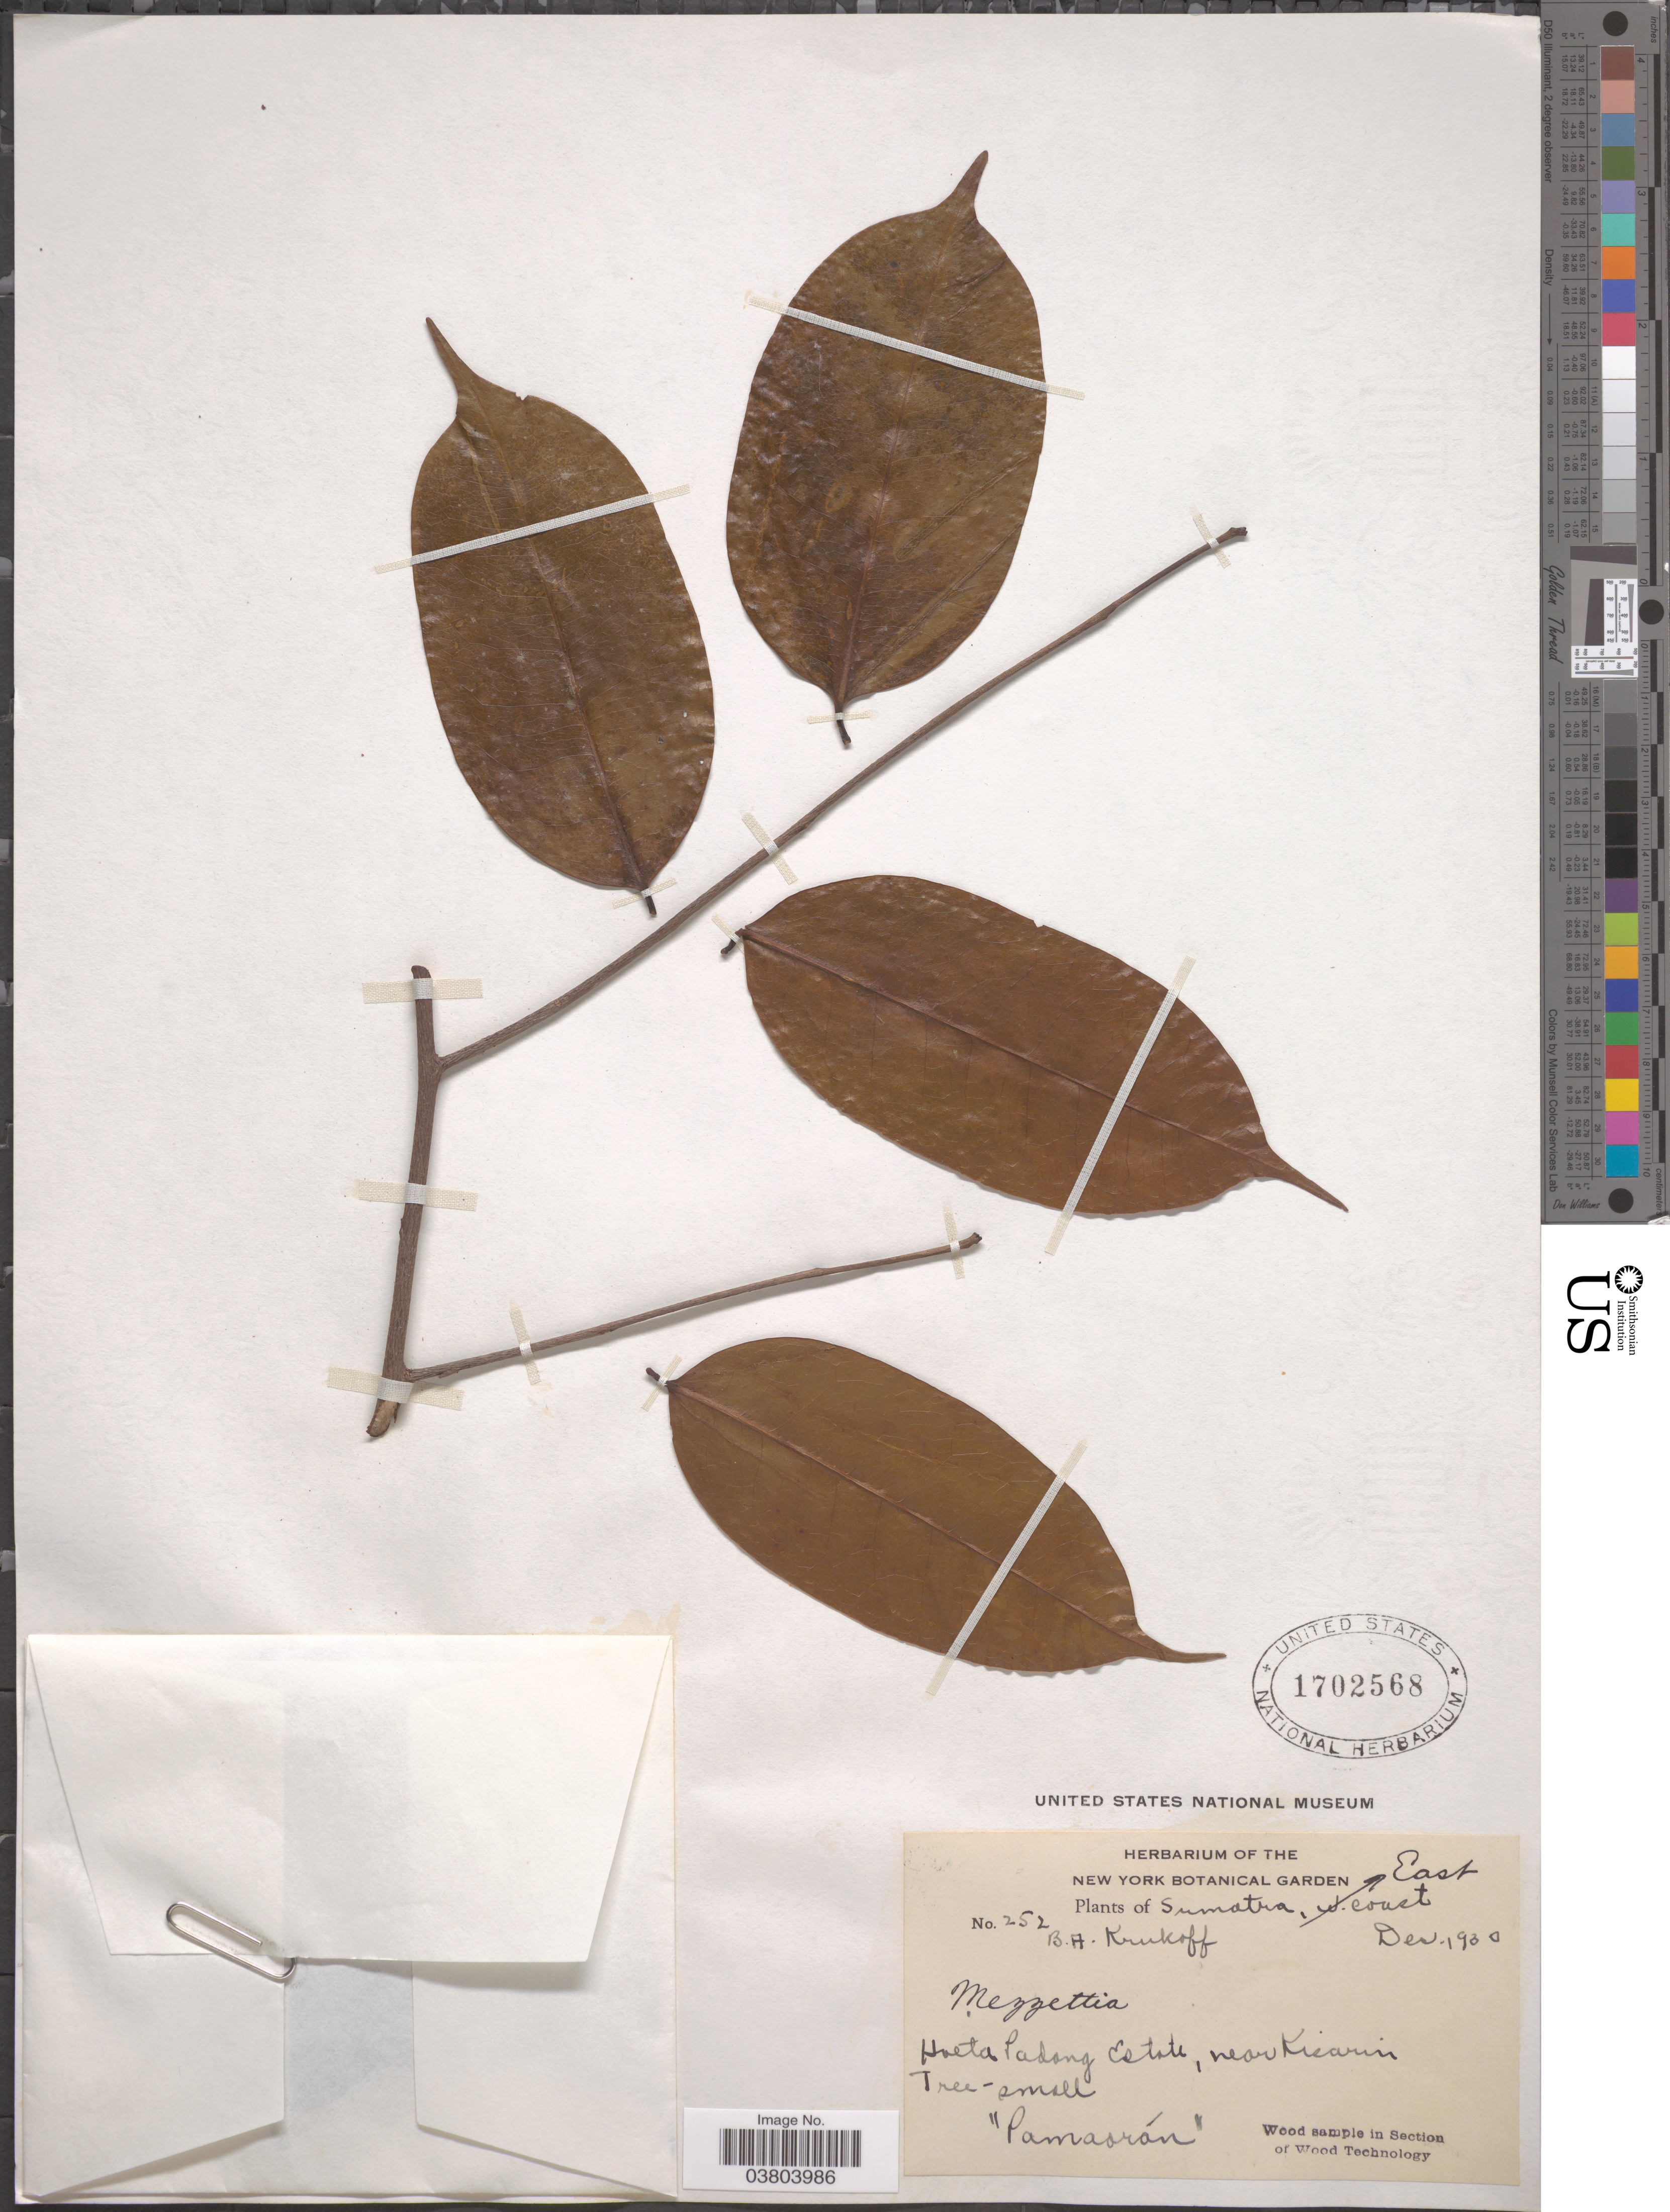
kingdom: Plantae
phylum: Tracheophyta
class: Magnoliopsida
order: Magnoliales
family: Annonaceae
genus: Mezzettia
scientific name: Mezzettia sp.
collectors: B. A. Krukoff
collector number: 252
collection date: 1930-12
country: Indonesia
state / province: Sumatra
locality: East Coast. Hoeta Padang Estate, near Kisarin.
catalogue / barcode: US 1702568